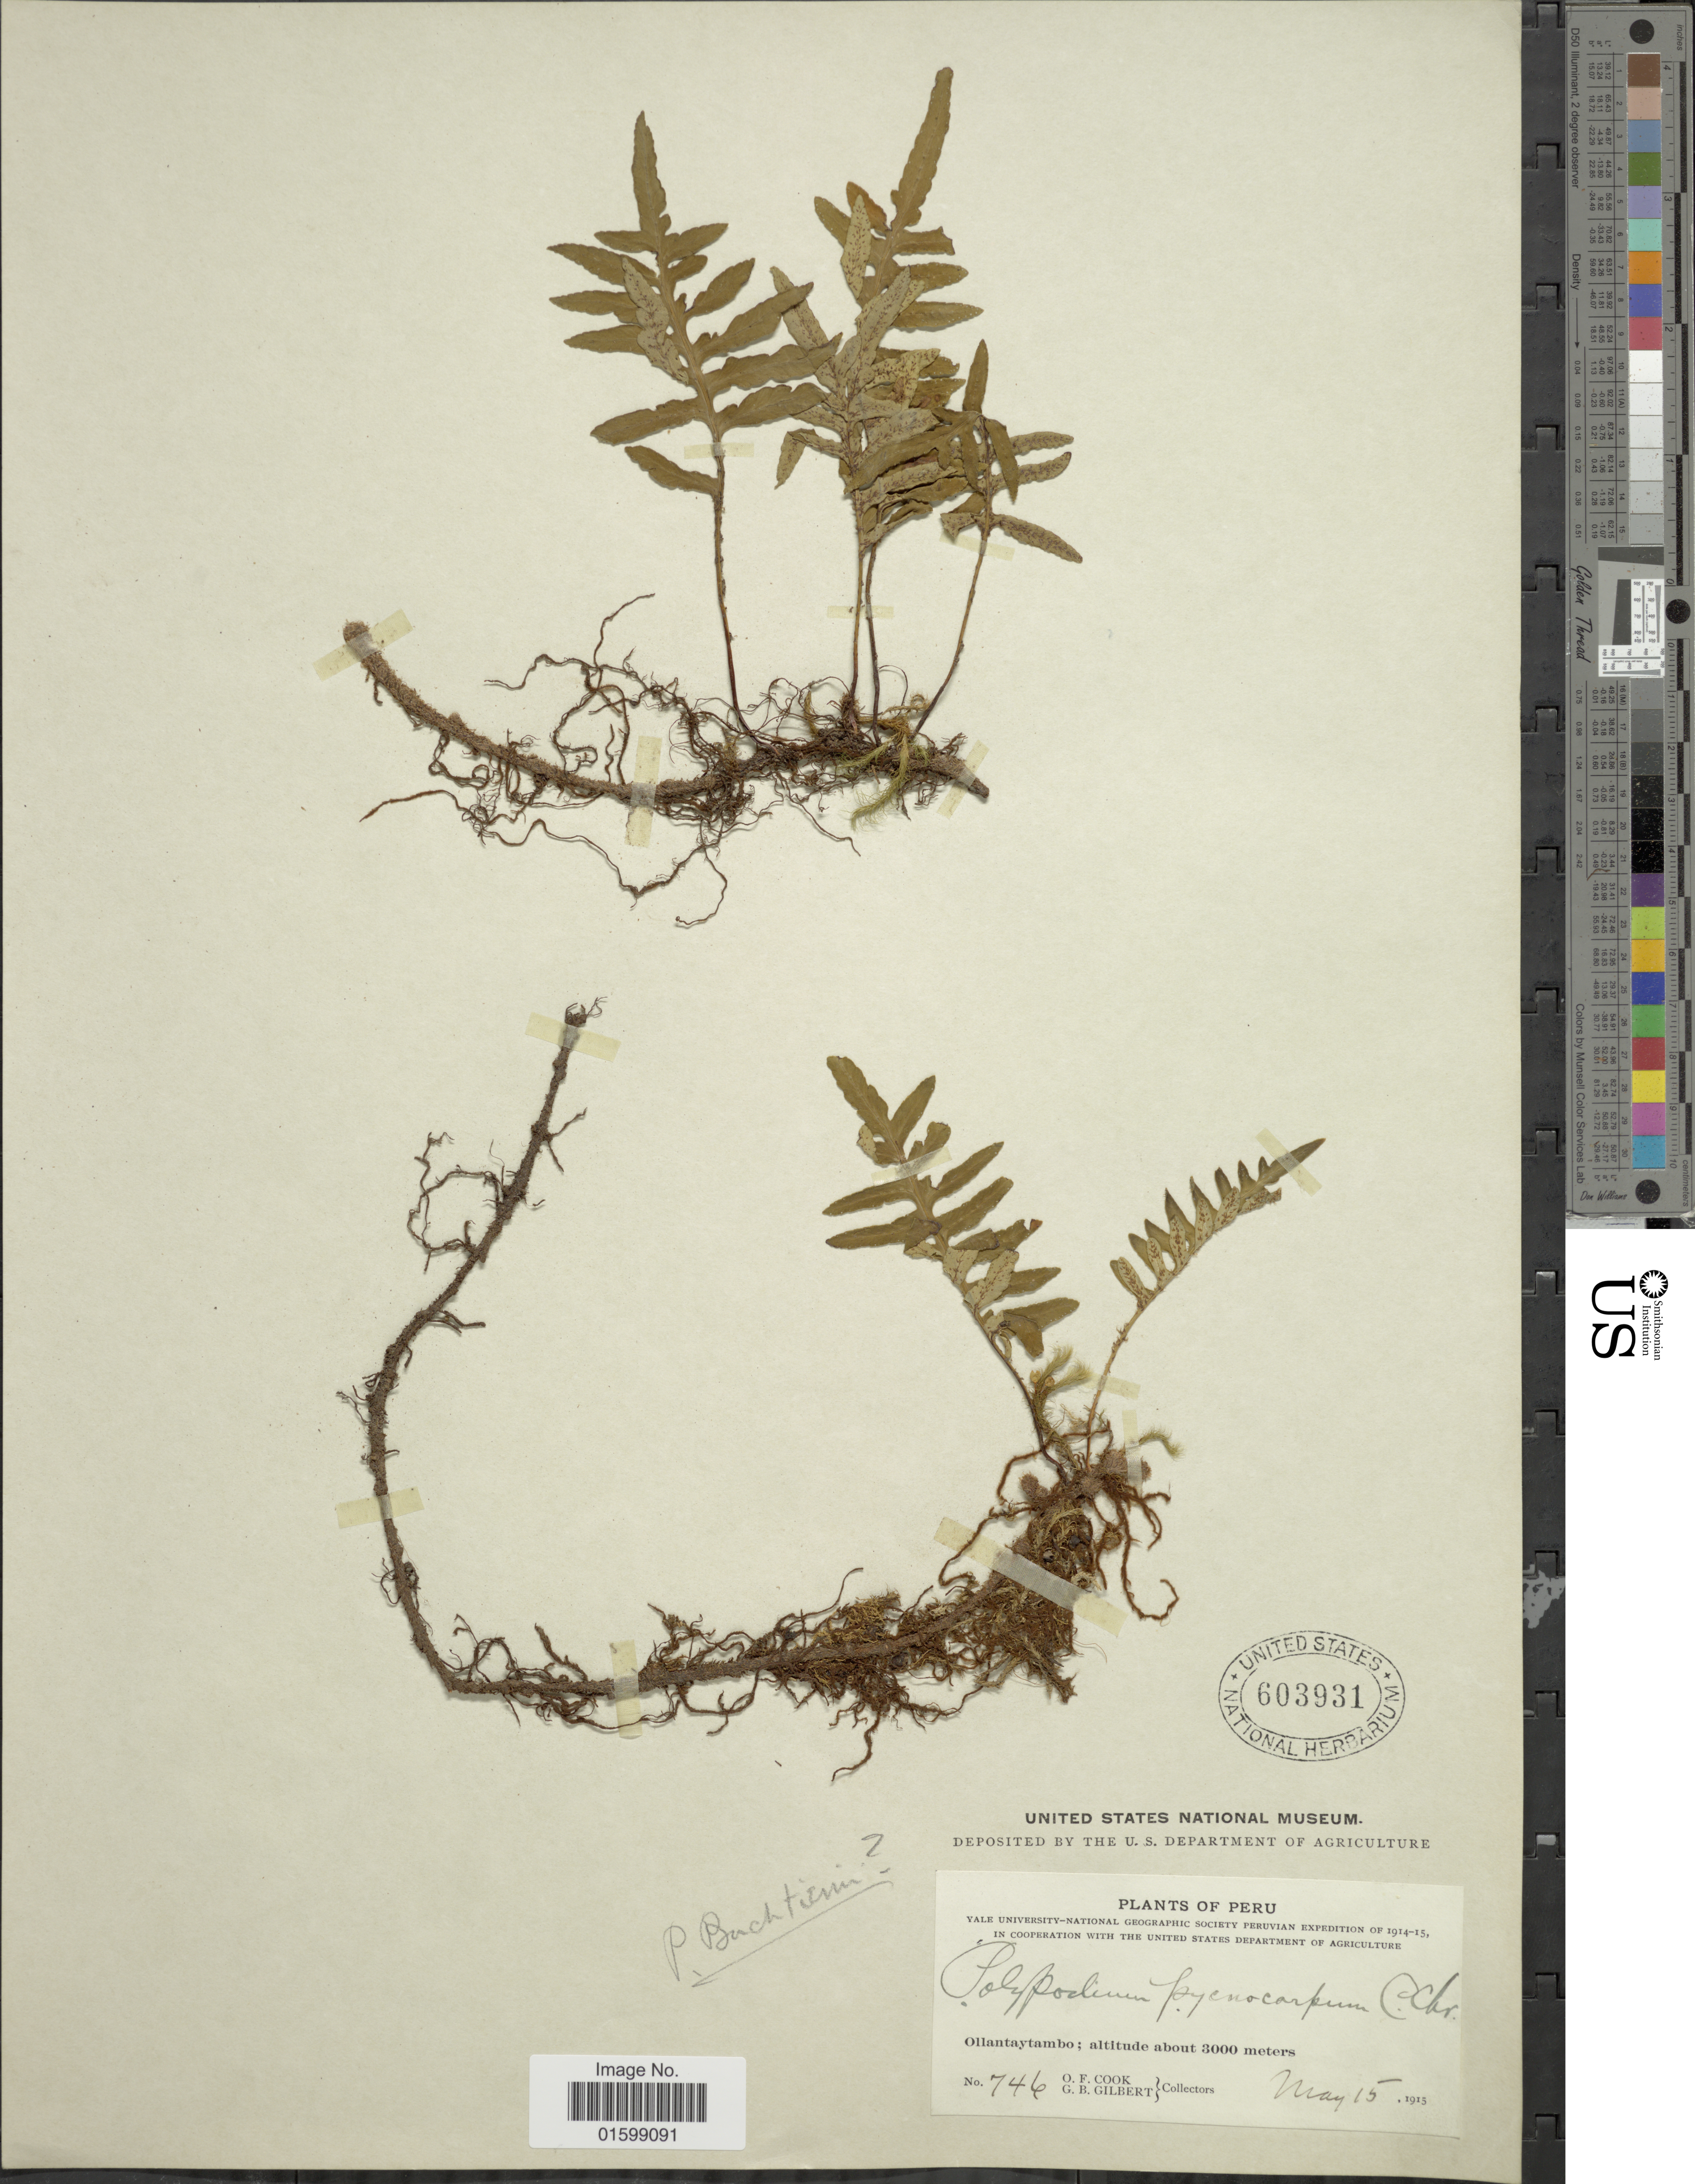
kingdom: Plantae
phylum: Tracheophyta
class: Polypodiopsida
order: Polypodiales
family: Polypodiaceae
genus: Pleopeltis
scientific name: Pleopeltis buchtienii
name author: (Christ & Rosenst.) A.R. Sm.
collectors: O. F. Cook & G. B. Gilbert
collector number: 746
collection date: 1915-05-15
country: Peru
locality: Ollantaytambo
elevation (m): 3000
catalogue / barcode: US 603931